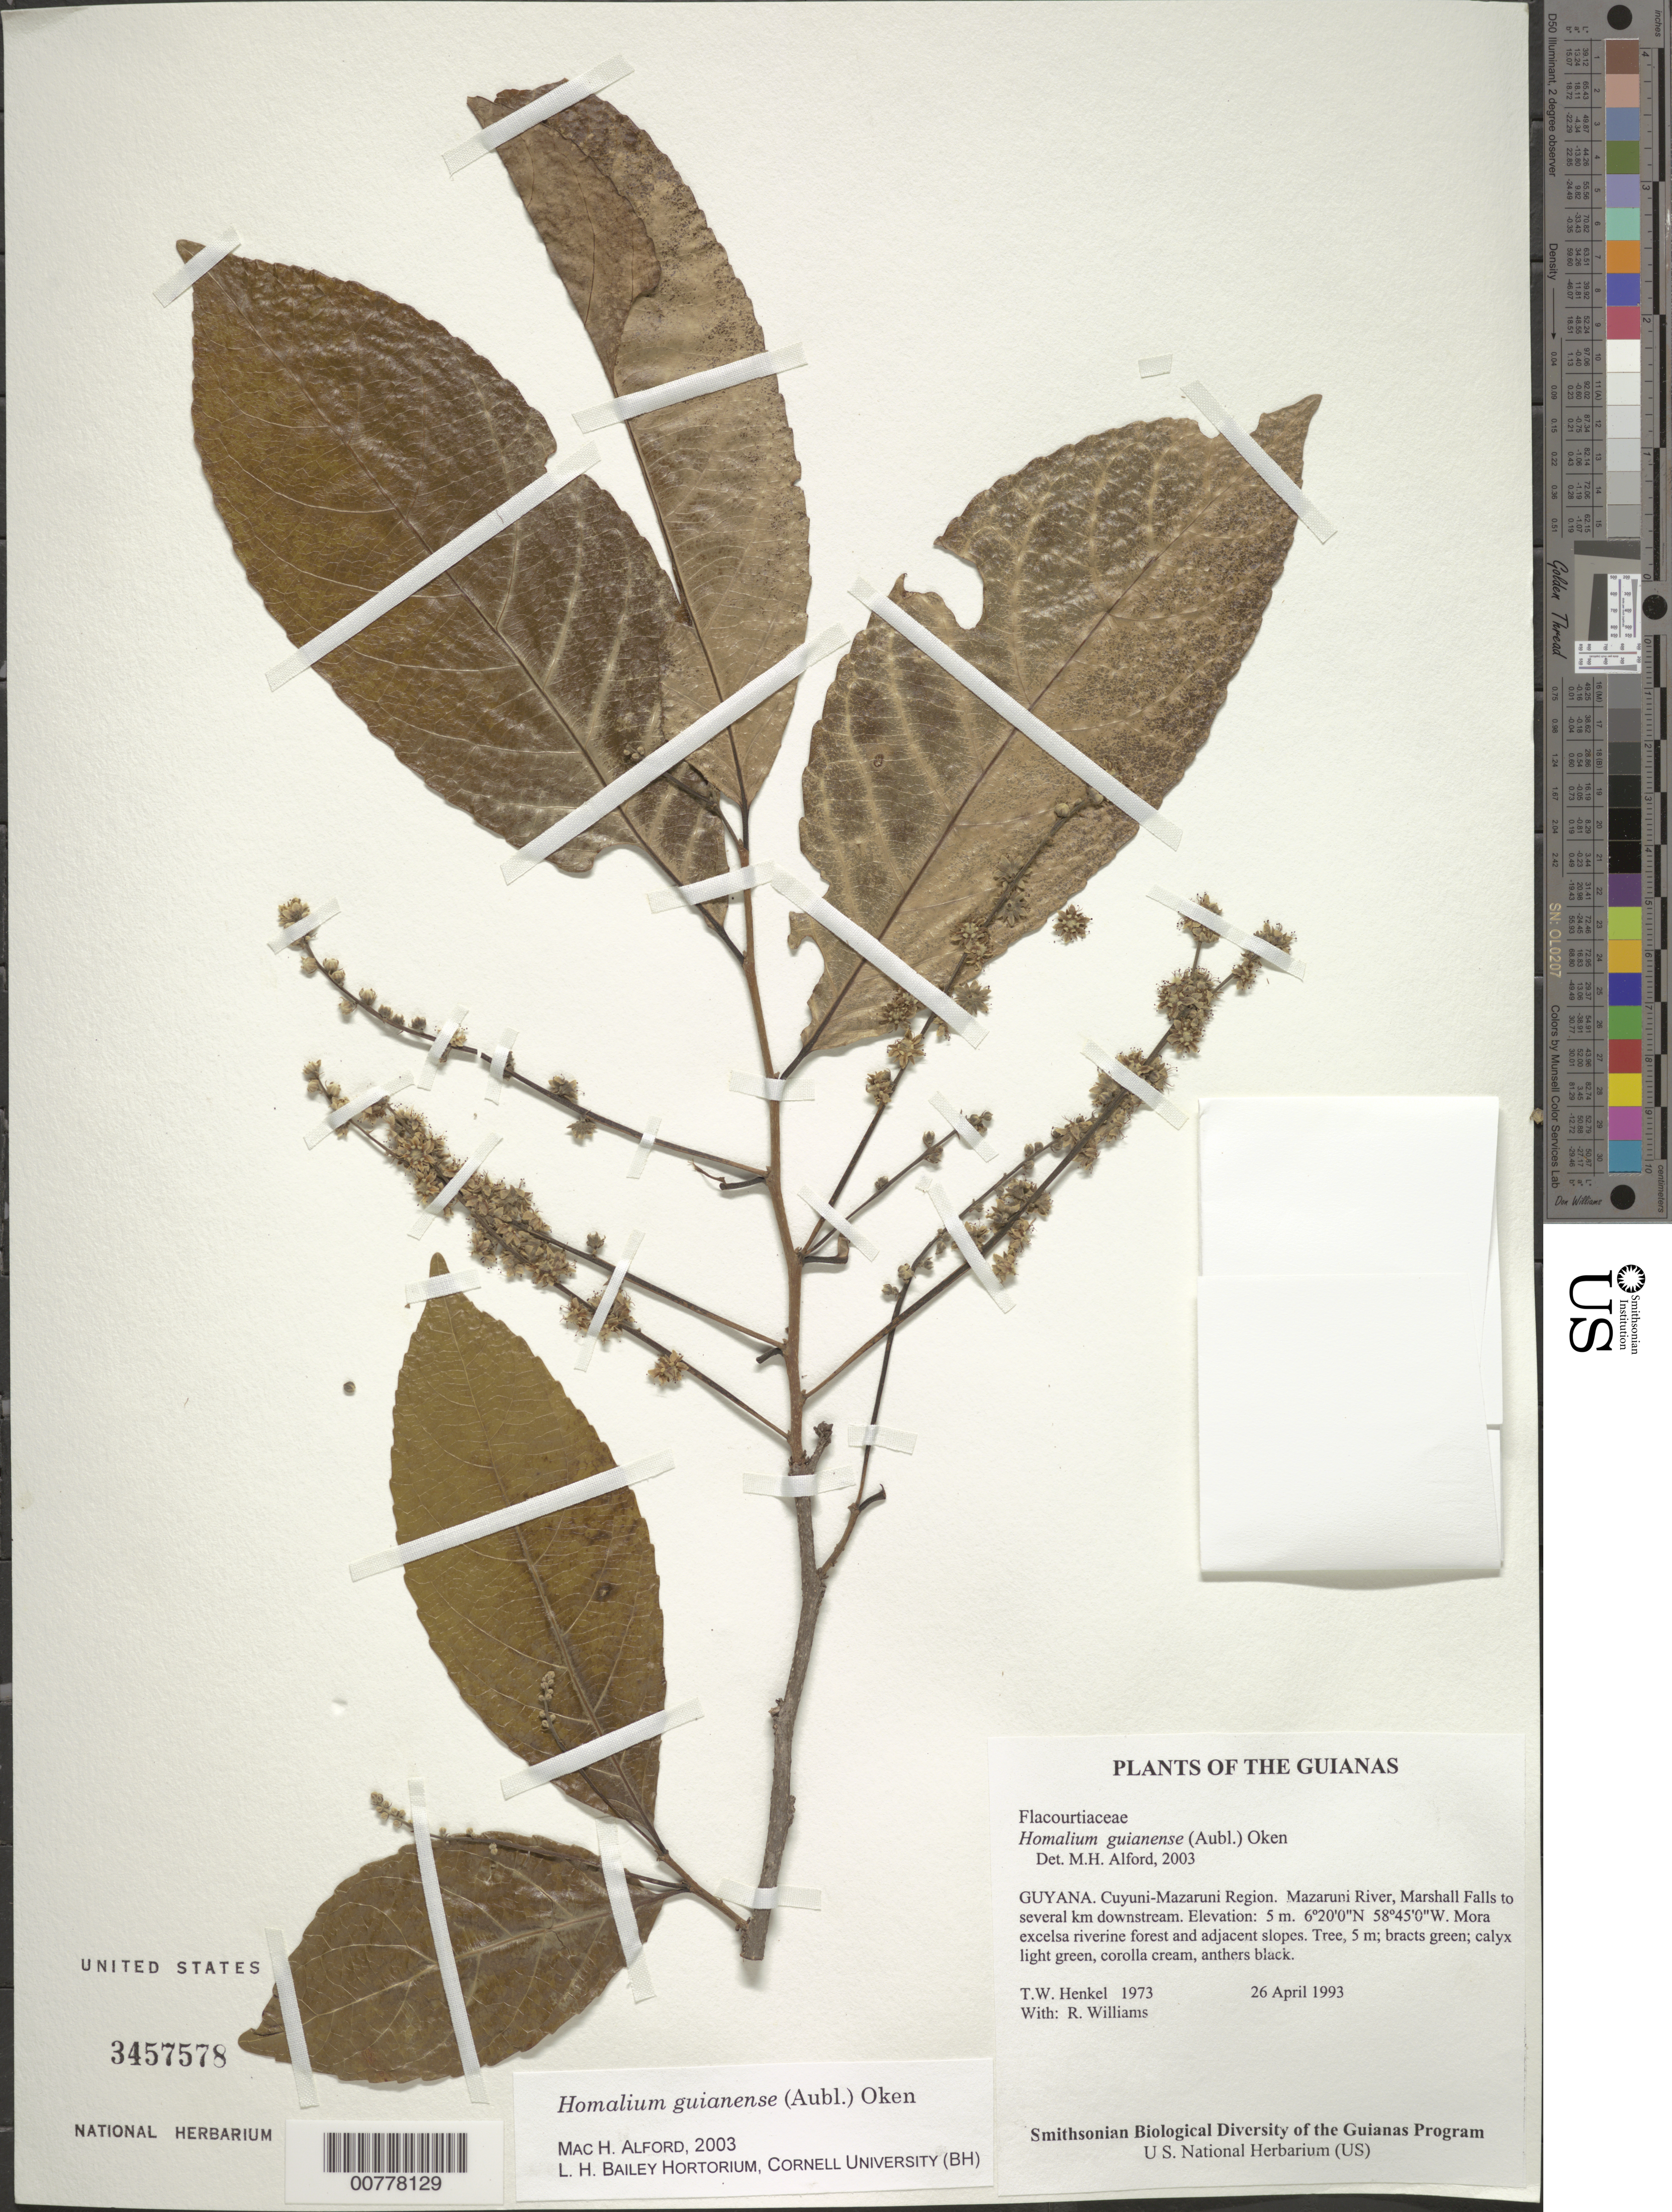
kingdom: Plantae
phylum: Tracheophyta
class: Magnoliopsida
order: Malpighiales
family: Salicaceae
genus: Homalium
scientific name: Homalium guianense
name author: (Aubl.) Oken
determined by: Alford, Mac Haverson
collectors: T. Henkel & R. Williams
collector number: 1973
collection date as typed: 26 April 1993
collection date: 1993-04-26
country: Guyana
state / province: Cuyuni-Mazaruni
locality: Mazaruni River, Marshall Falls to several km downstream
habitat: Mora excelsa riverine forest and adjacent slopes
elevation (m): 5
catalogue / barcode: US 3457578